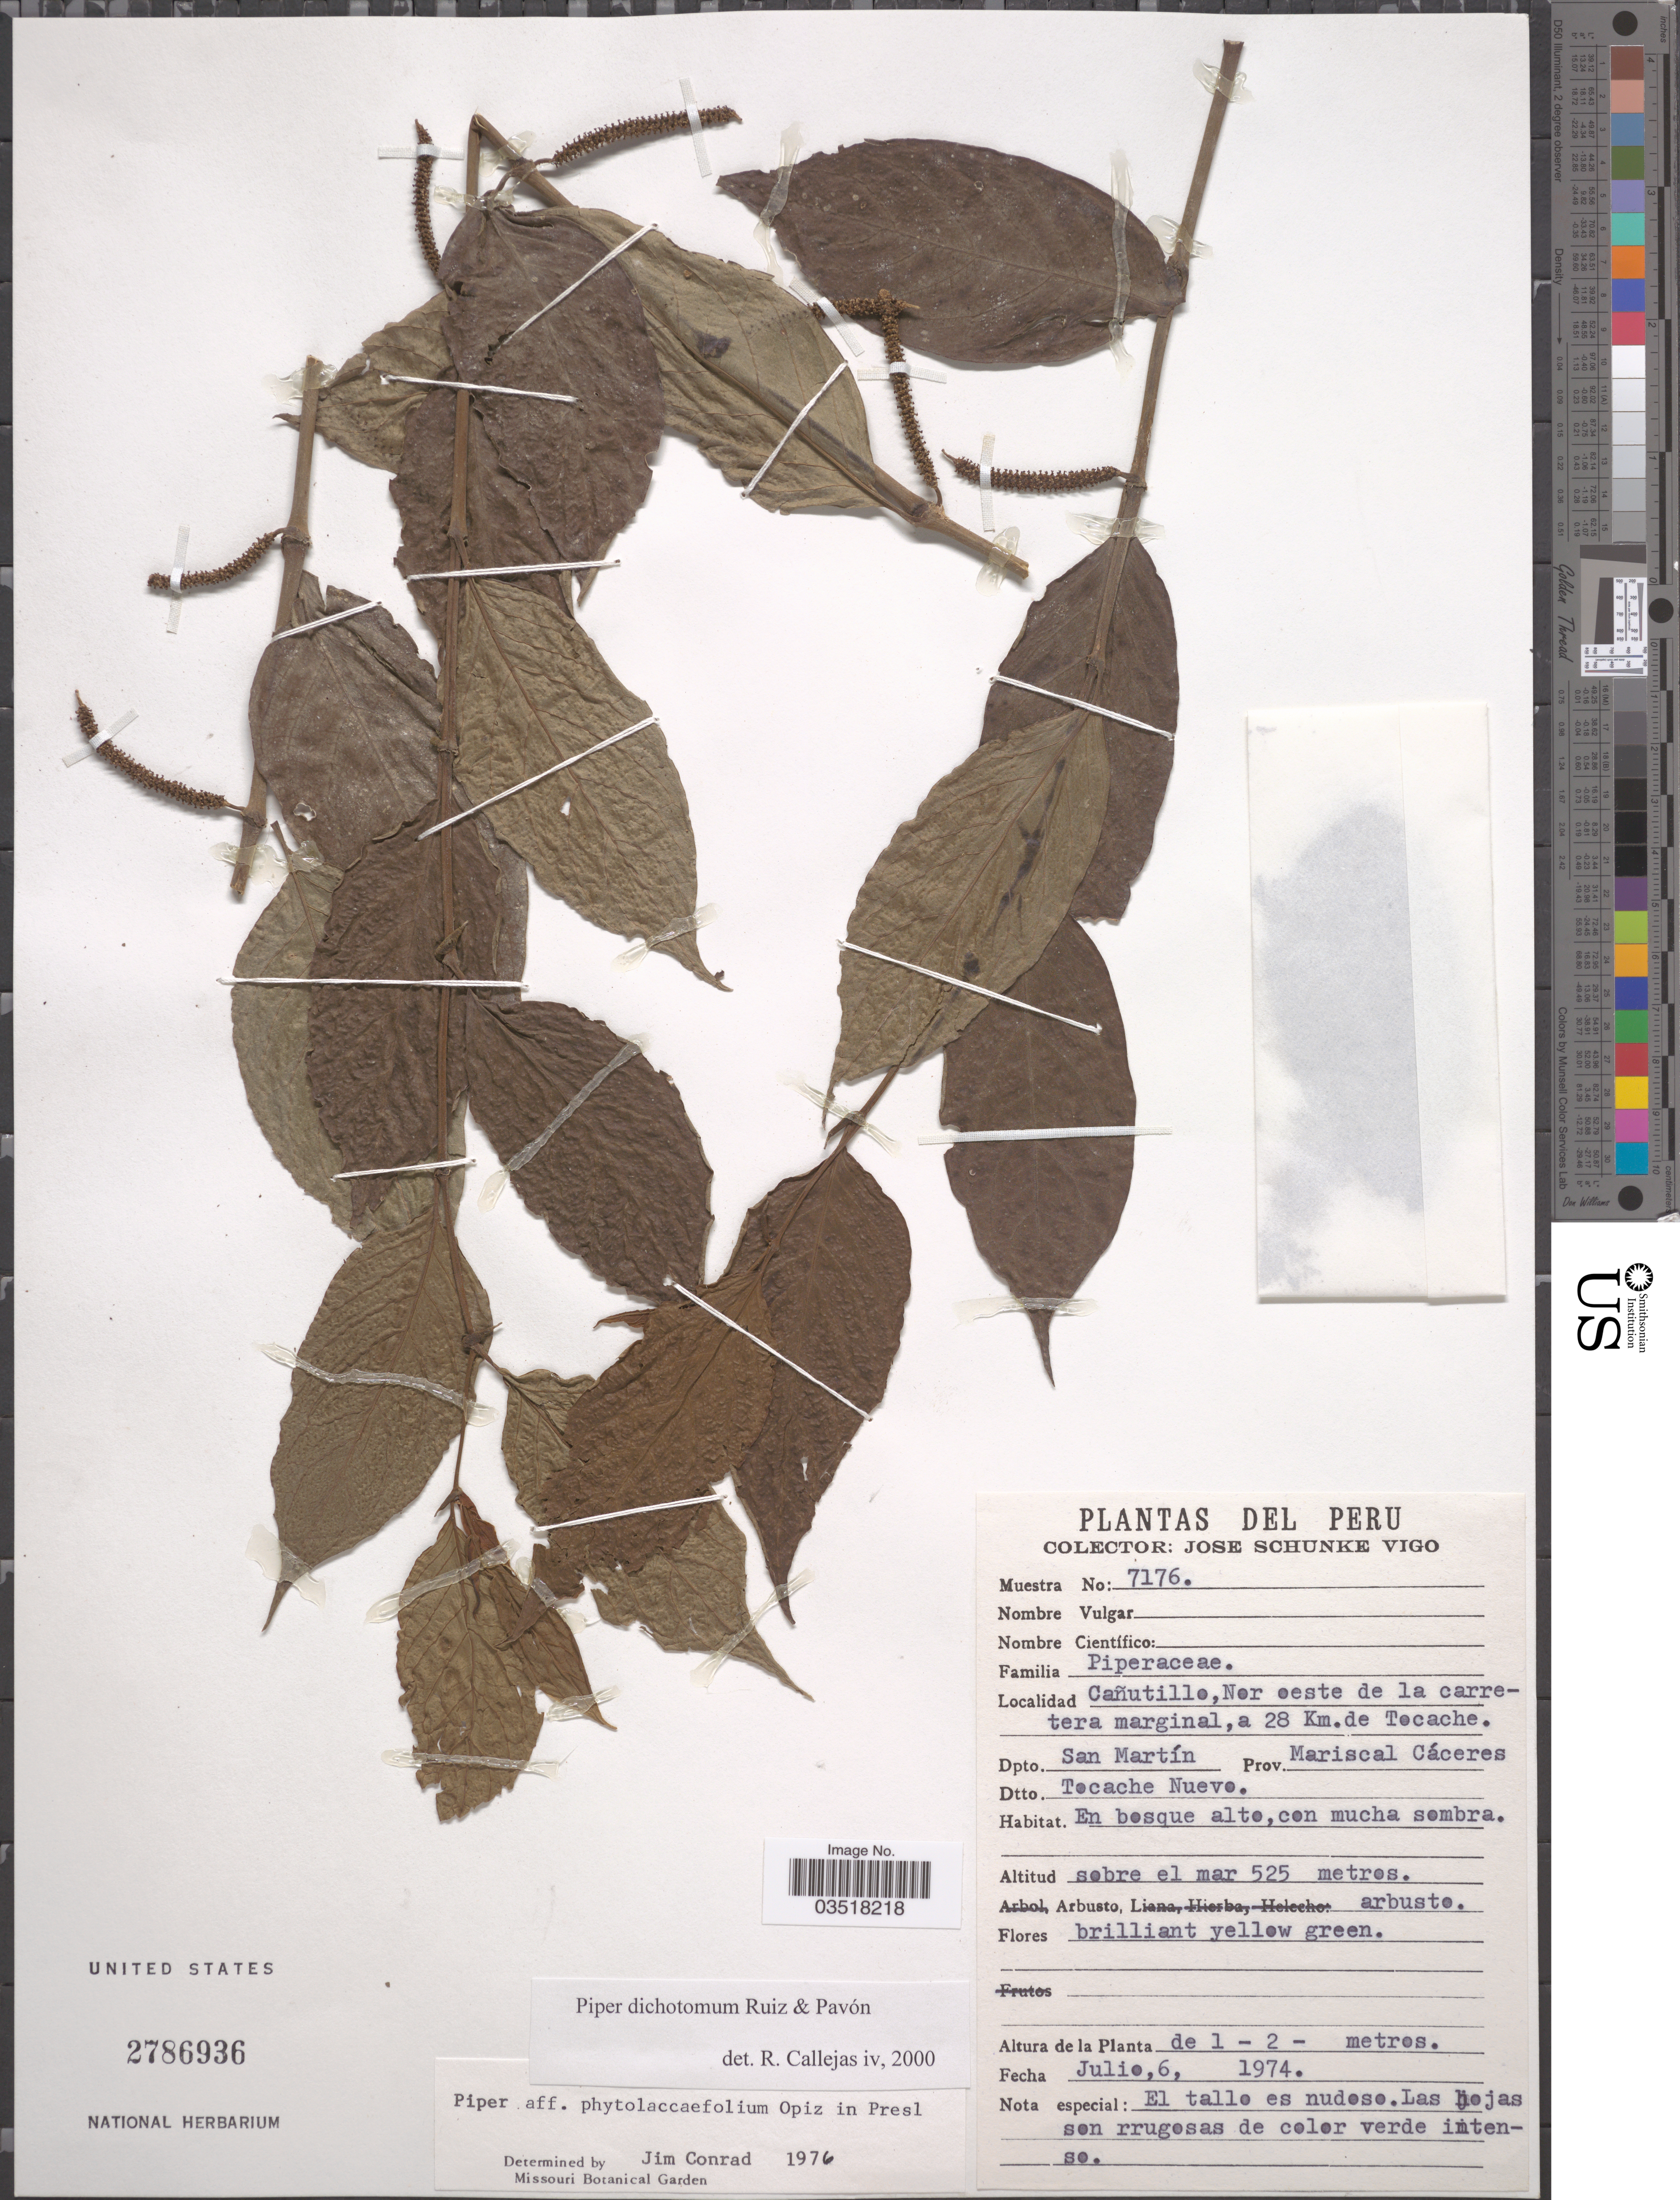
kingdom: Plantae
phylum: Tracheophyta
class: Magnoliopsida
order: Piperales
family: Piperaceae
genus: Piper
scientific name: Piper dichotomum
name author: Ruiz & Pav.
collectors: J. Schunke Vigo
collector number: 7176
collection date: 1974-07-06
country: Peru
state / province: San Martín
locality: Cañutillo, Nor oeste de la carretera marginal, a 28 Km. de Tocache. Dpto. San Martín. Prov. Mariscal Cáceres. Dtto. Tocache Nuevo.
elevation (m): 525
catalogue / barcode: US 2786936